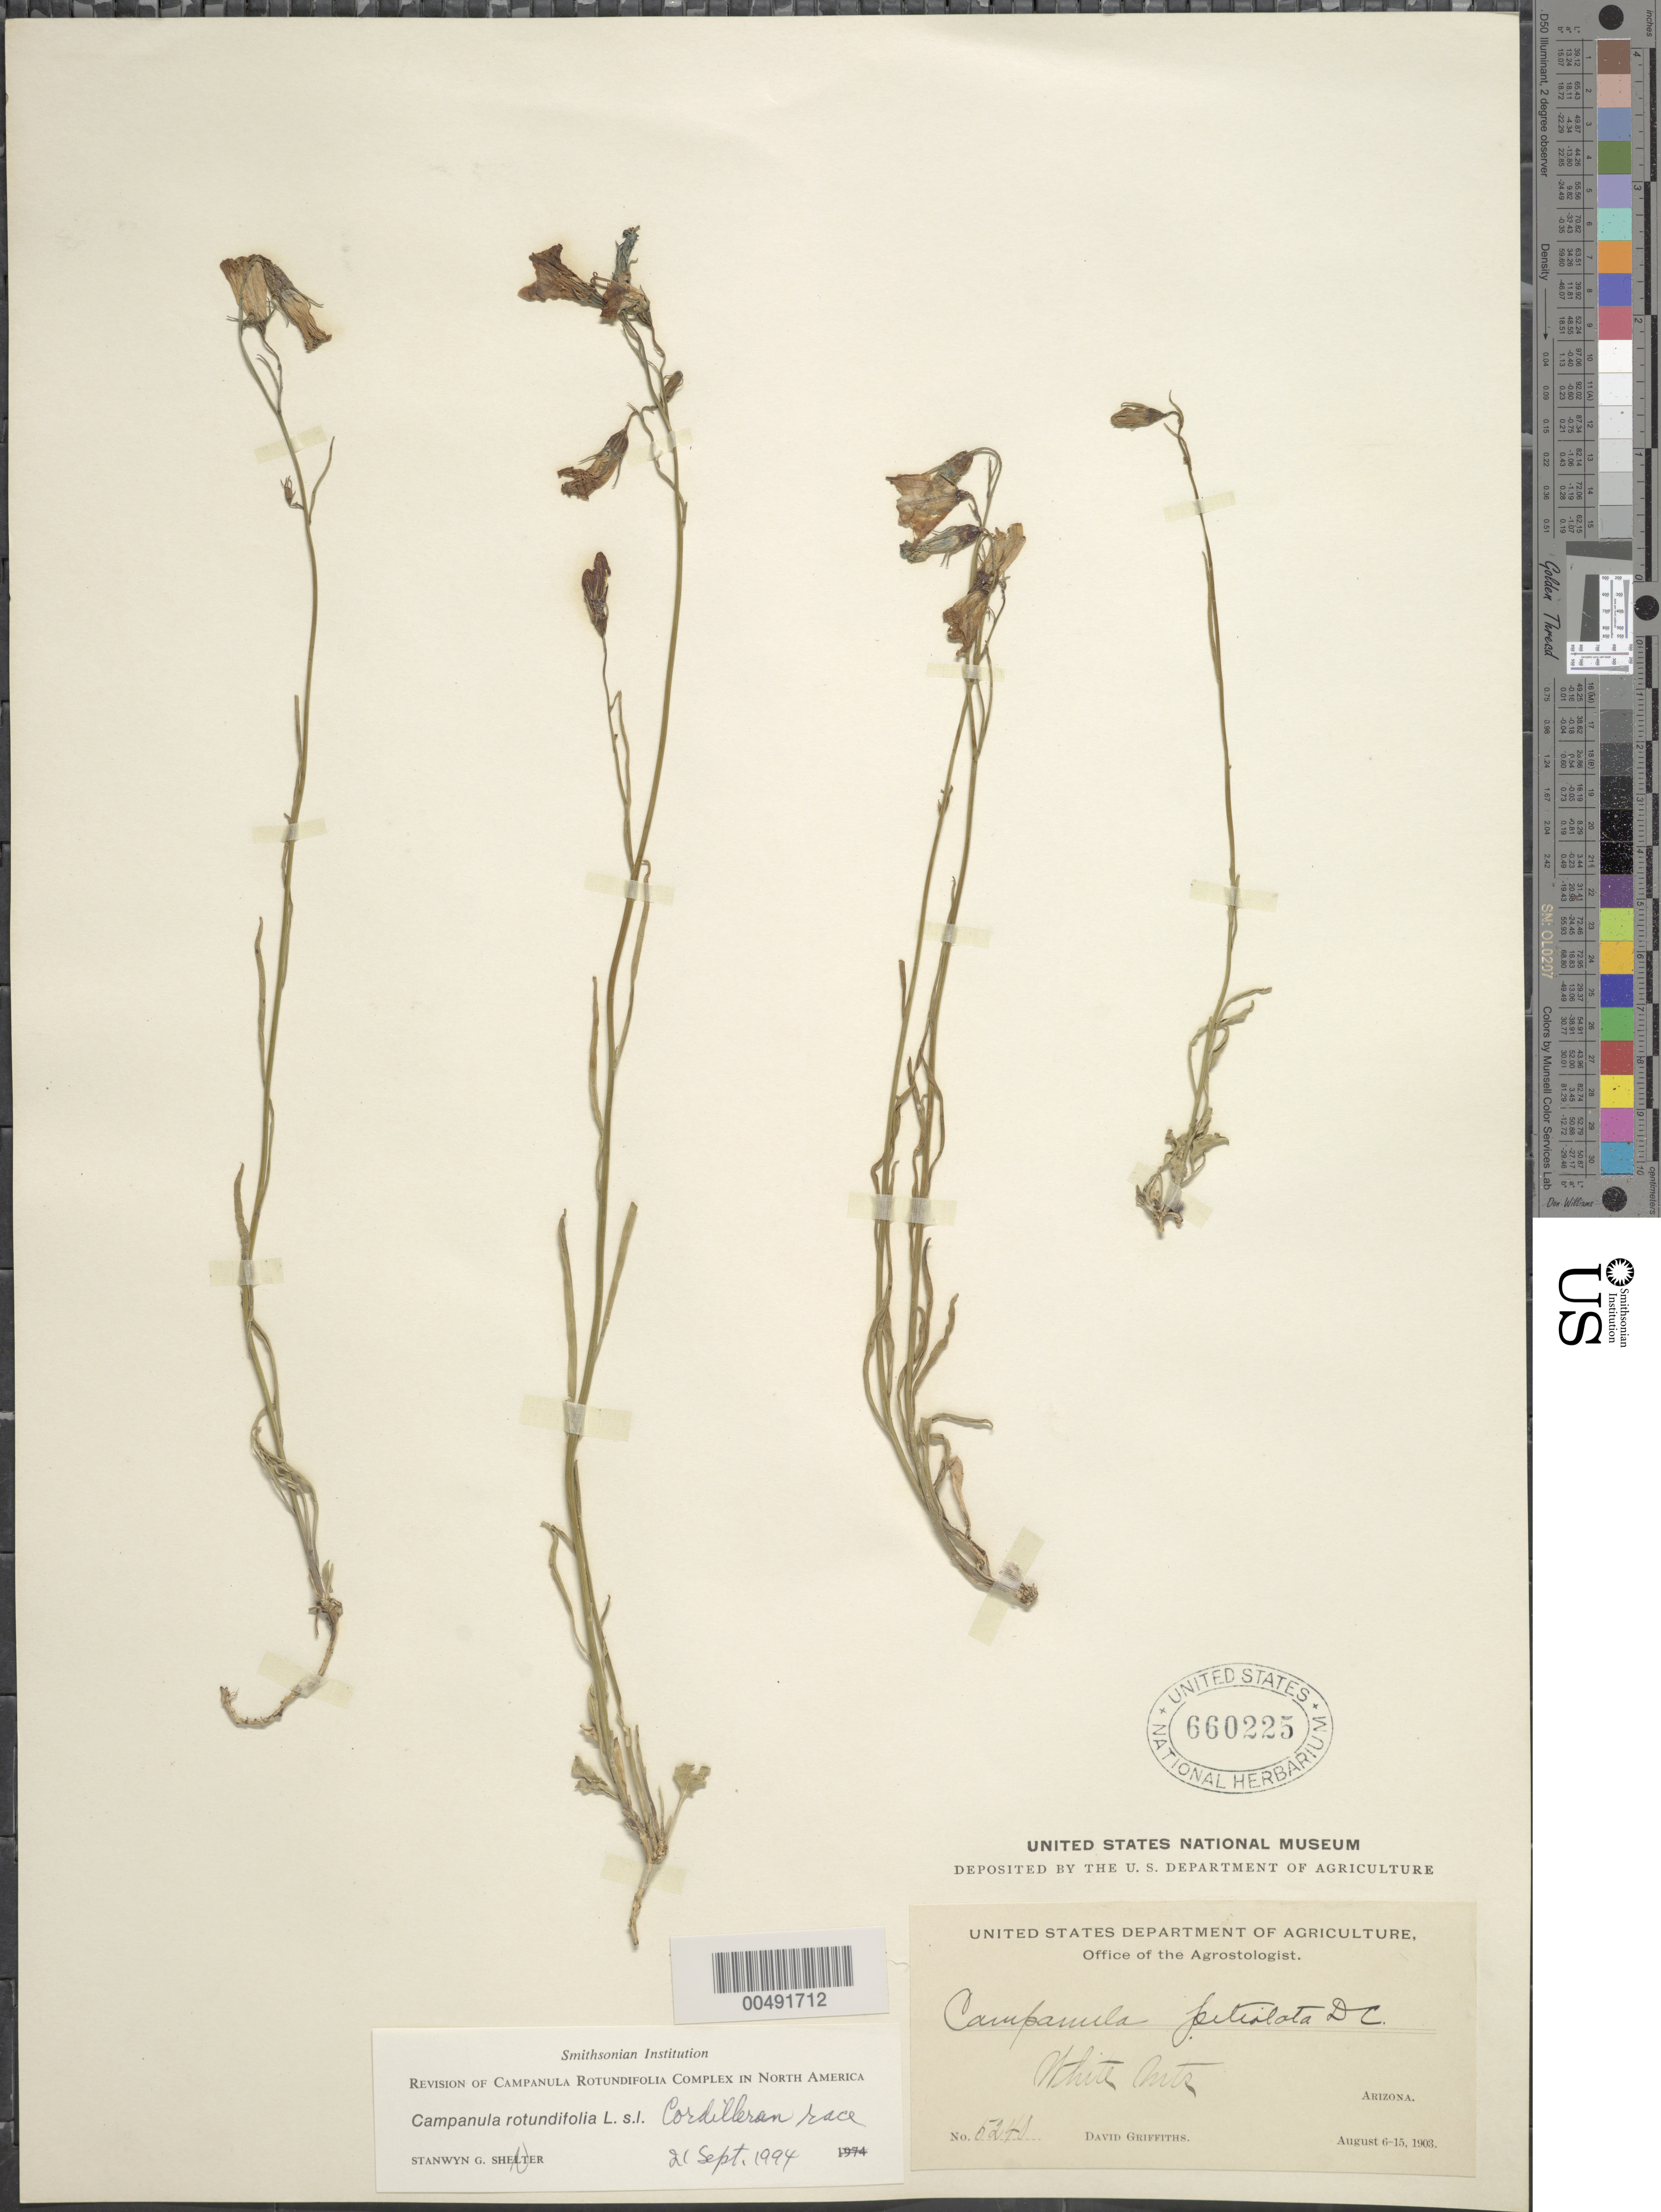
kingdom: Plantae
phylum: Tracheophyta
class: Magnoliopsida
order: Asterales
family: Campanulaceae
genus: Campanula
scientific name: Campanula rotundifolia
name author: L.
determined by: Shetler, Stanwyn G., (US), NMNH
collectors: D. Griffiths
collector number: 5240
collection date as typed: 06 Aug 1903 to 15 Aug 1903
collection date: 1903-08-06/1903-08-15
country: United States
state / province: Arizona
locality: White Mountains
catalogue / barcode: US 660225